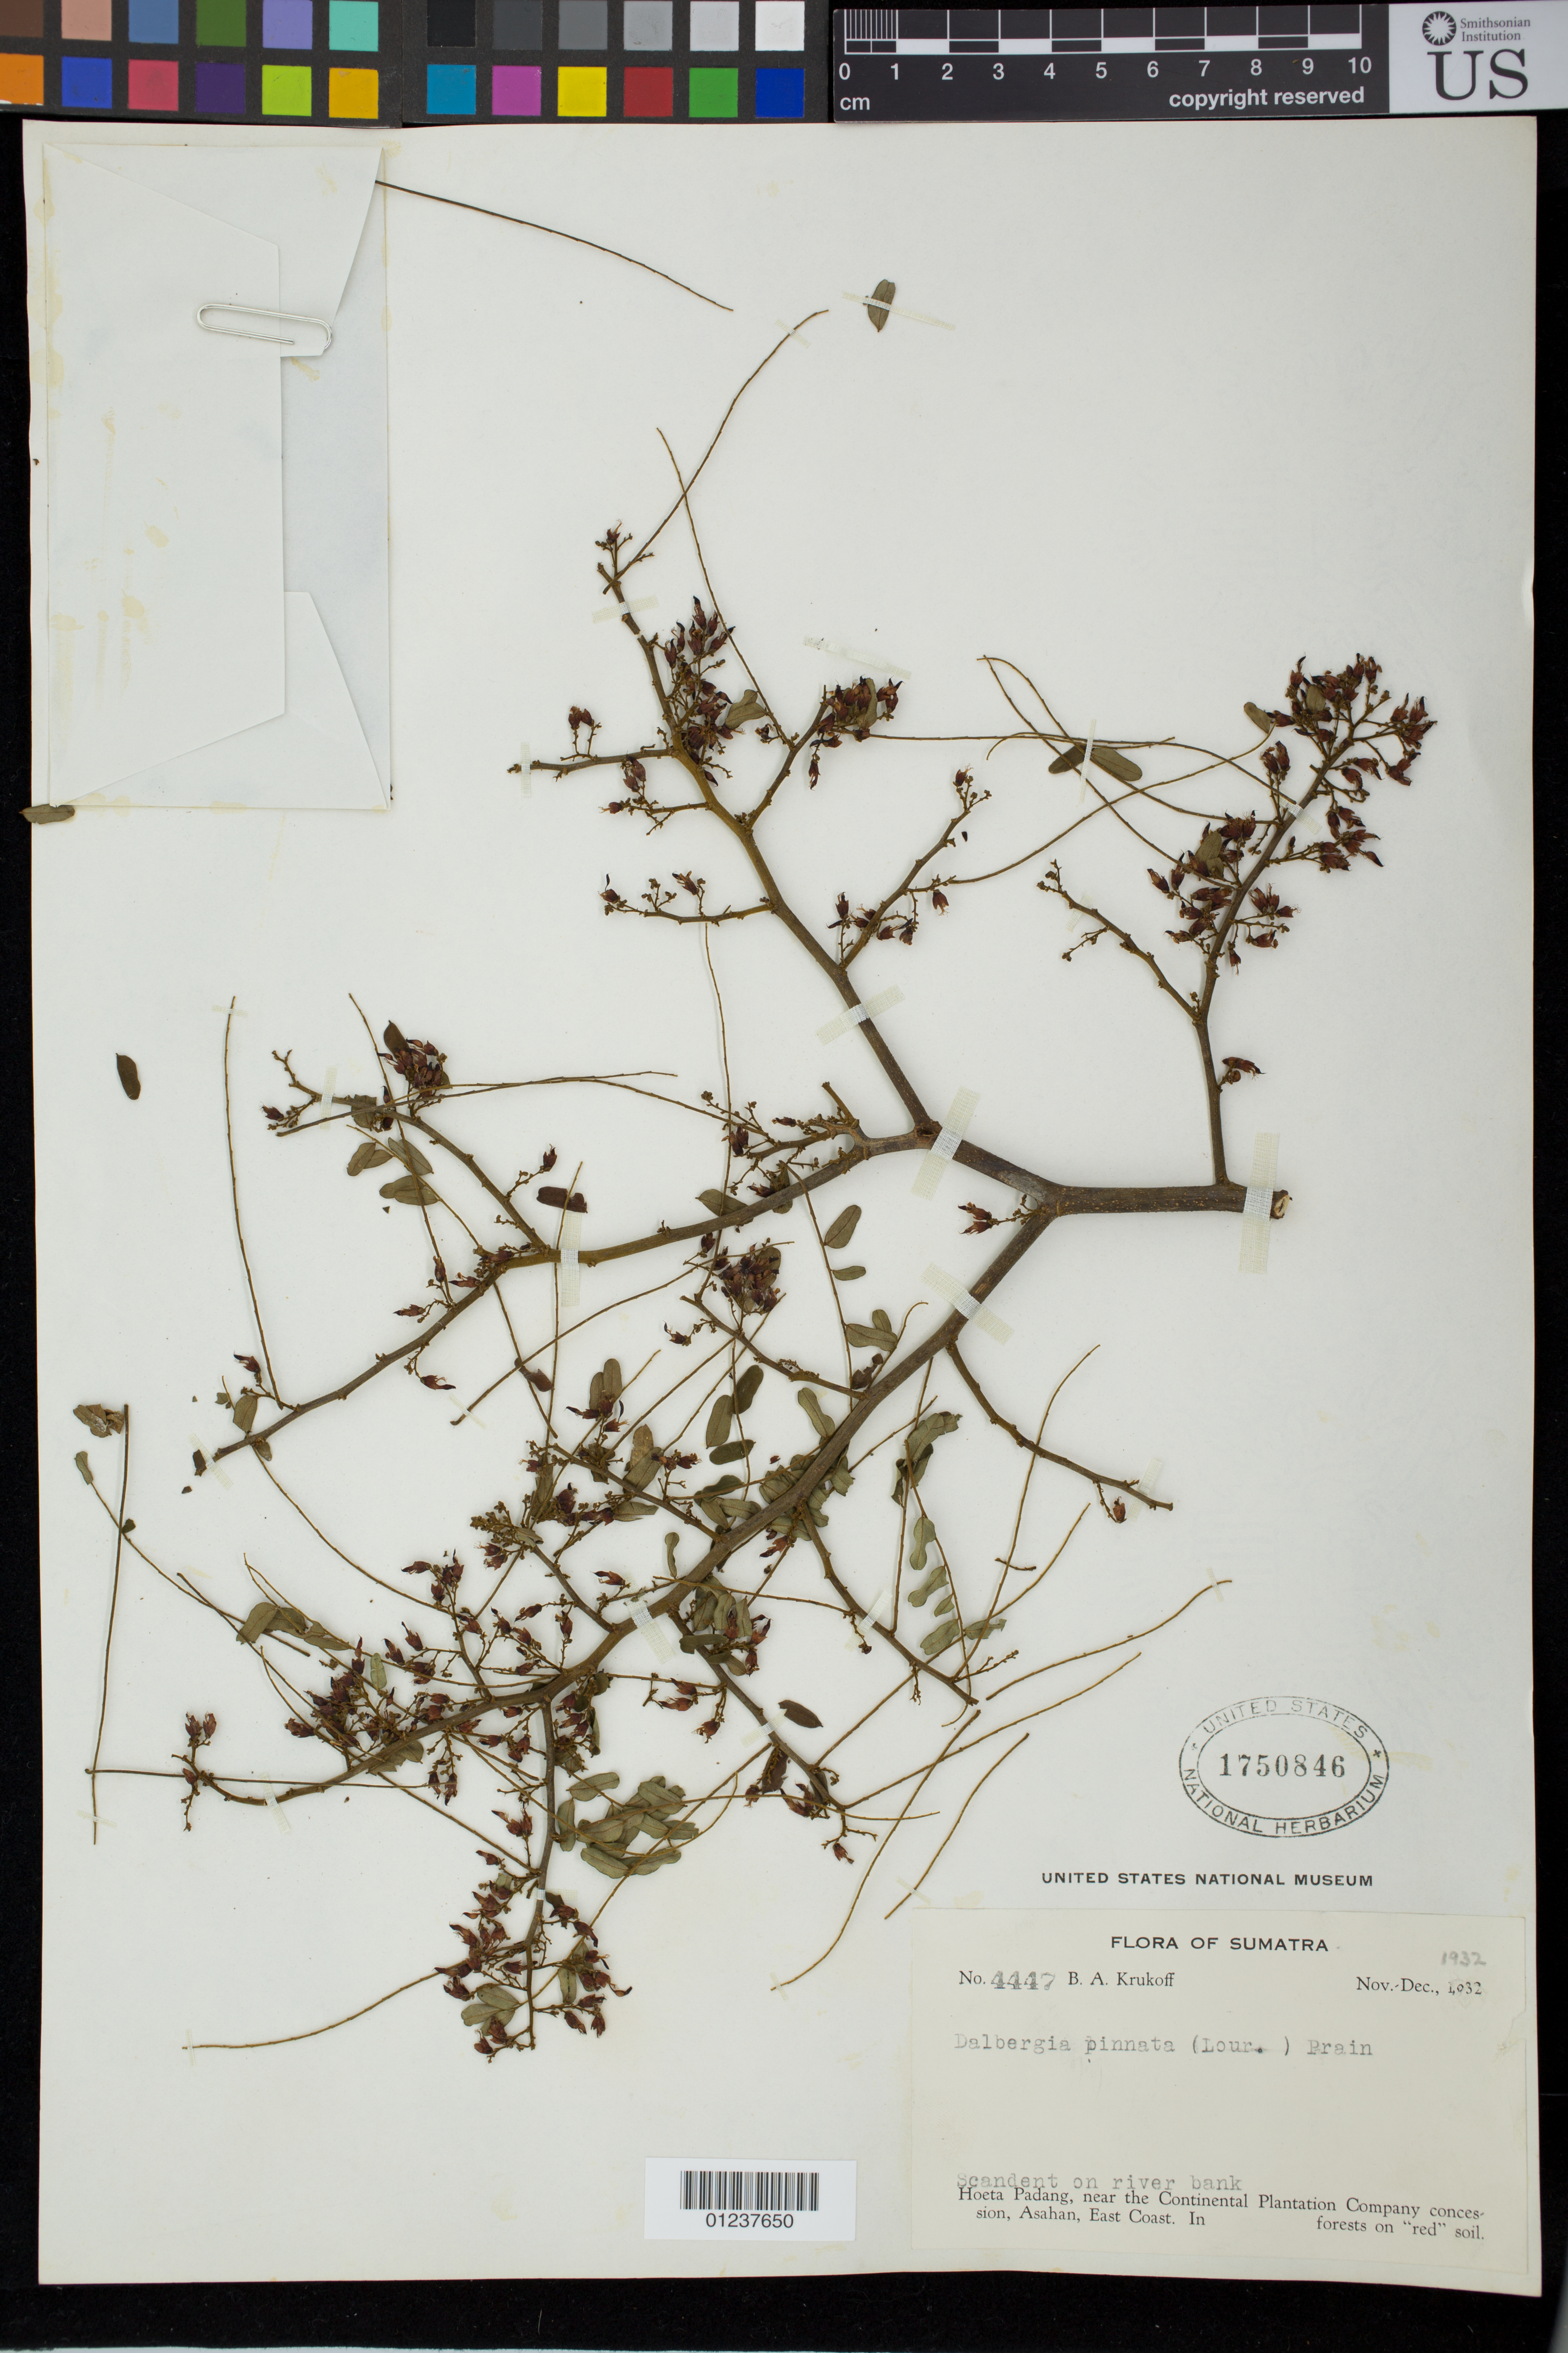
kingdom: Plantae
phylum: Tracheophyta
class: Magnoliopsida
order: Fabales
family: Fabaceae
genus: Dalbergia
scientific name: Dalbergia pinnata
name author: (Lour.) Prain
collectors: B. A. Krukoff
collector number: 4447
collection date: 1932-11/1932-12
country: Indonesia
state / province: Sumatra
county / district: Sumatera Utara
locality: Hoeta Padang, near the Continental Plantation Company concession, Asahan, East Coast. In forests on "red" soil. River bank.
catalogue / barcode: US 1750846